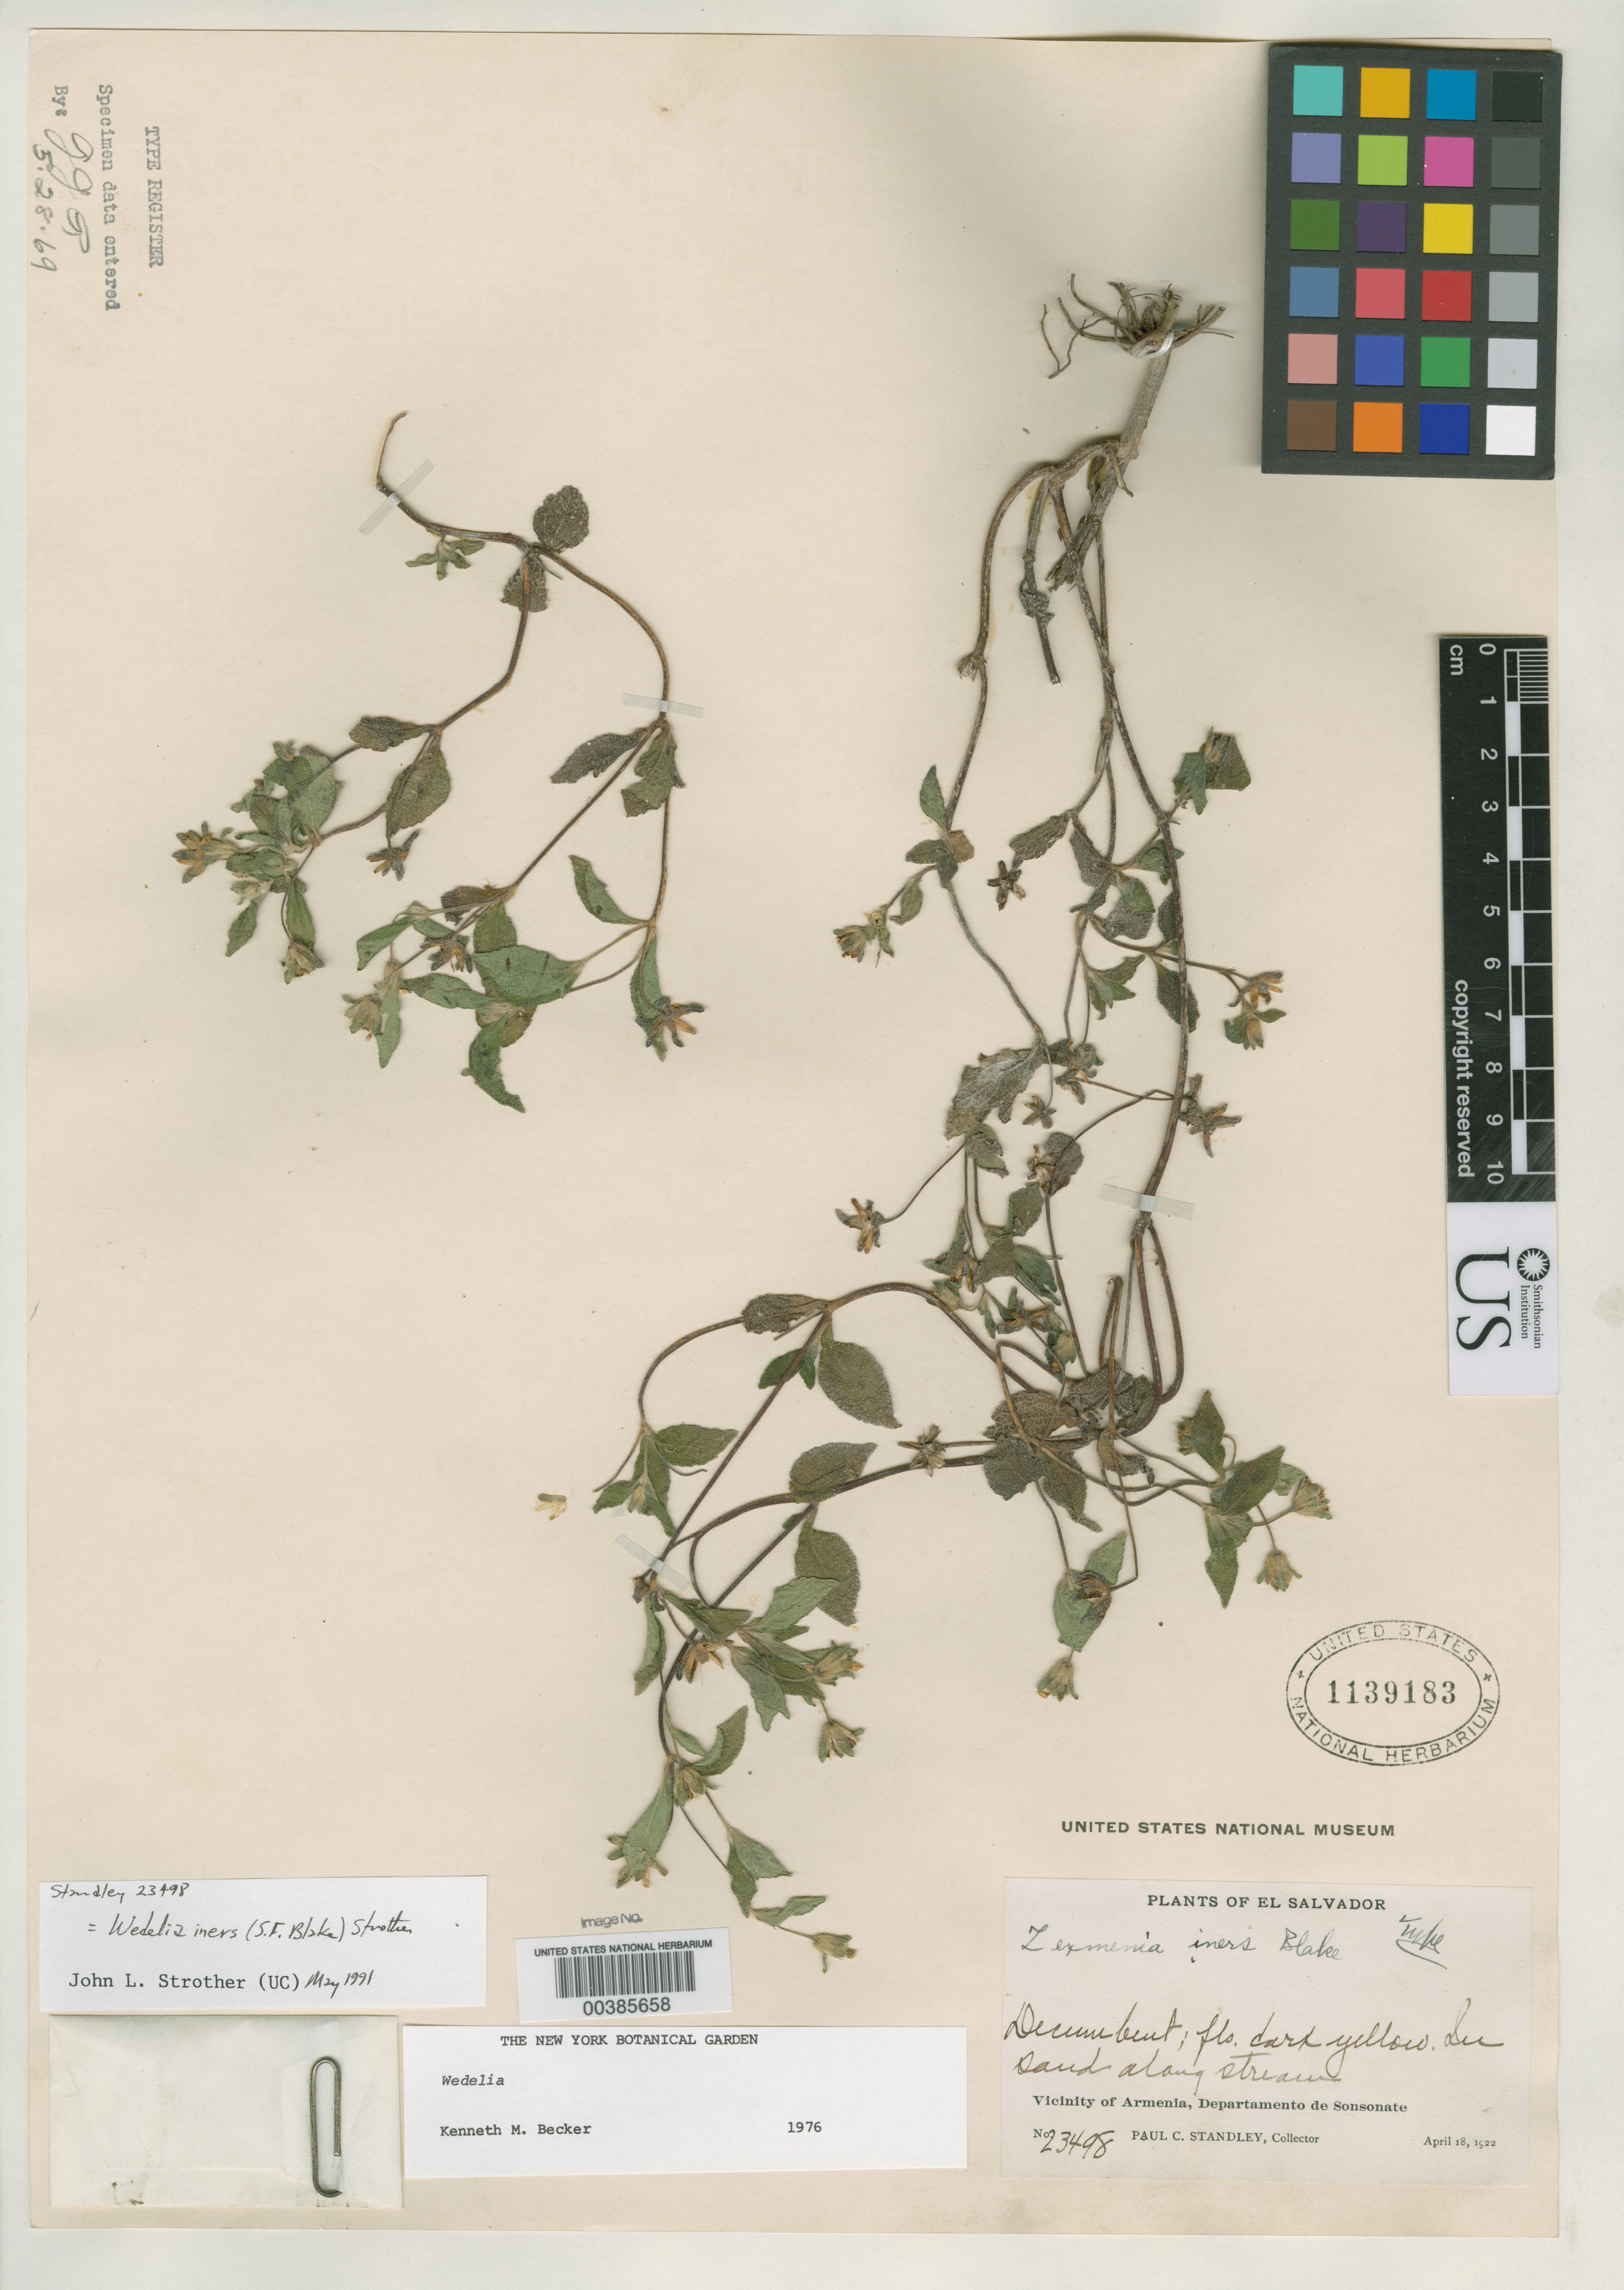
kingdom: Plantae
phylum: Tracheophyta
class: Magnoliopsida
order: Asterales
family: Asteraceae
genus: Zexmenia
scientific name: Zexmenia iners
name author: S.F. Blake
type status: Holotype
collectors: P. C. Standley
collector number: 23498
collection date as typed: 18 Apr 1922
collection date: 1922-04-18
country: El Salvador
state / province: Sonsonate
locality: Armenia.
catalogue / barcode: US 1139183